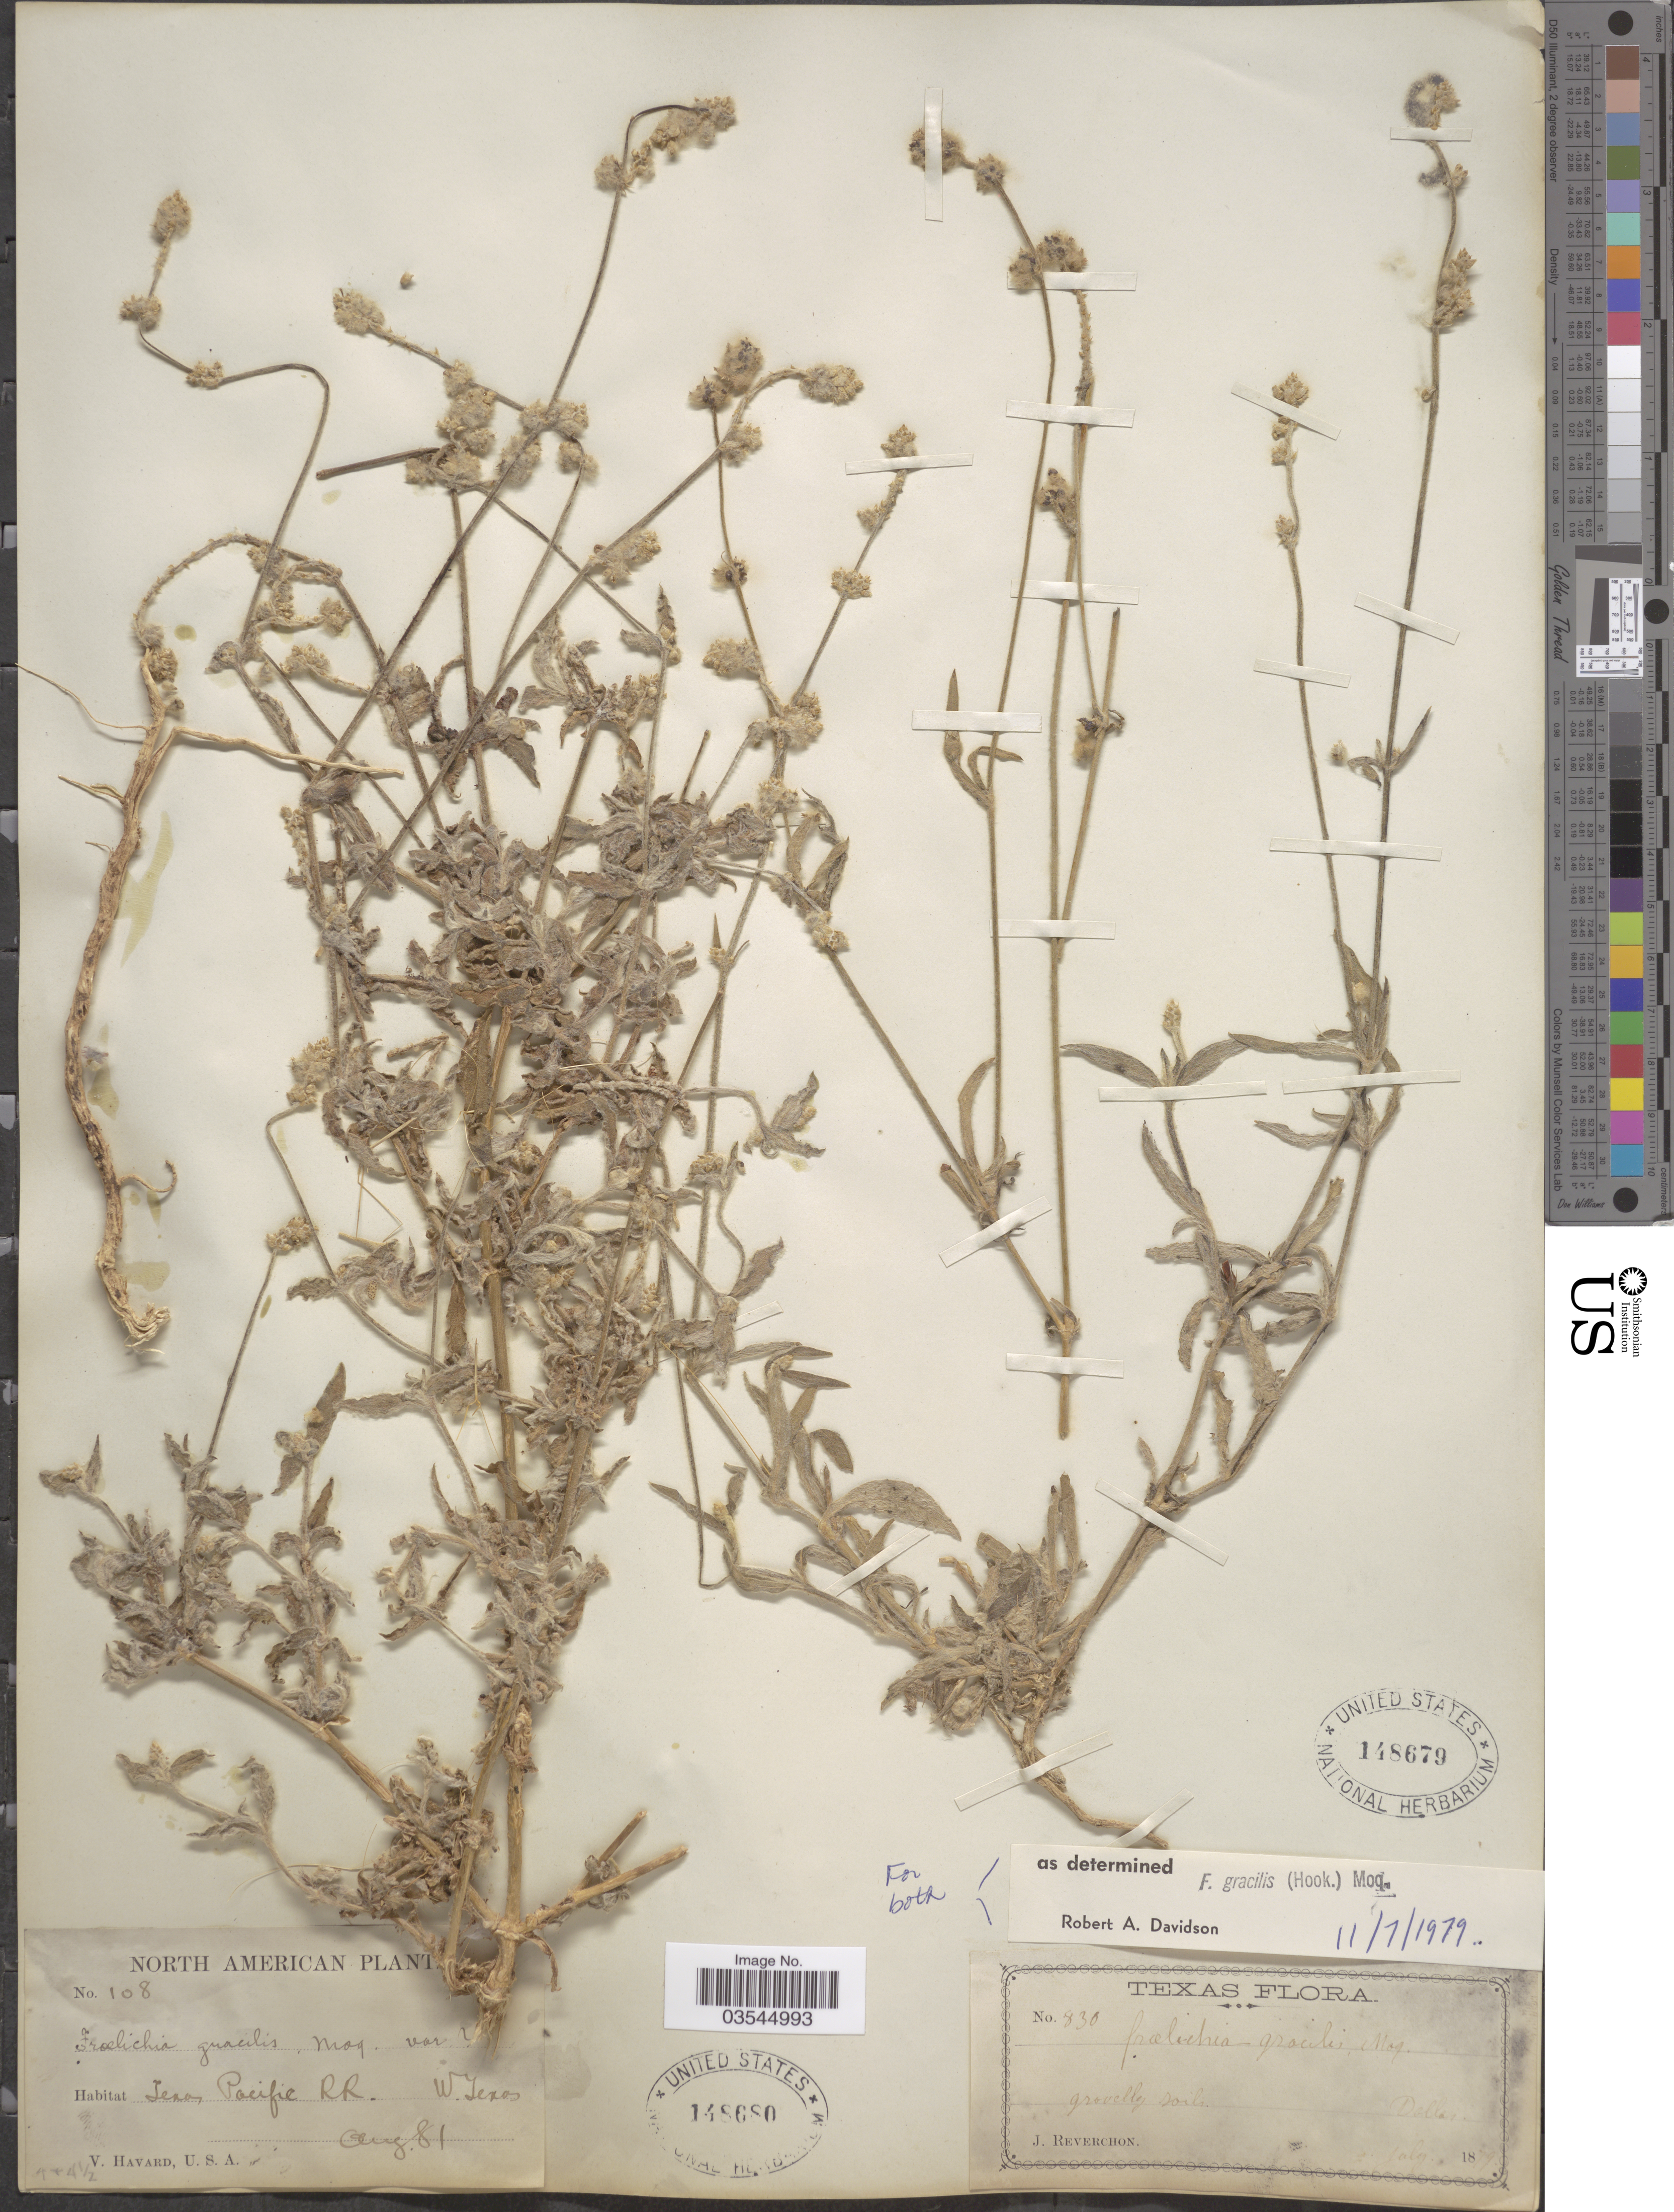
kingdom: Plantae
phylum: Tracheophyta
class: Magnoliopsida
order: Caryophyllales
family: Amaranthaceae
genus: Froelichia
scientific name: Froelichia gracilis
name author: (Hook.) Moq.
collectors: V. Havard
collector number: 108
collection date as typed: Transcribed d/m/y: /8/81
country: United States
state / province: Texas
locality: Texas Pacific RR. W. Texas.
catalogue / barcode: US 148680